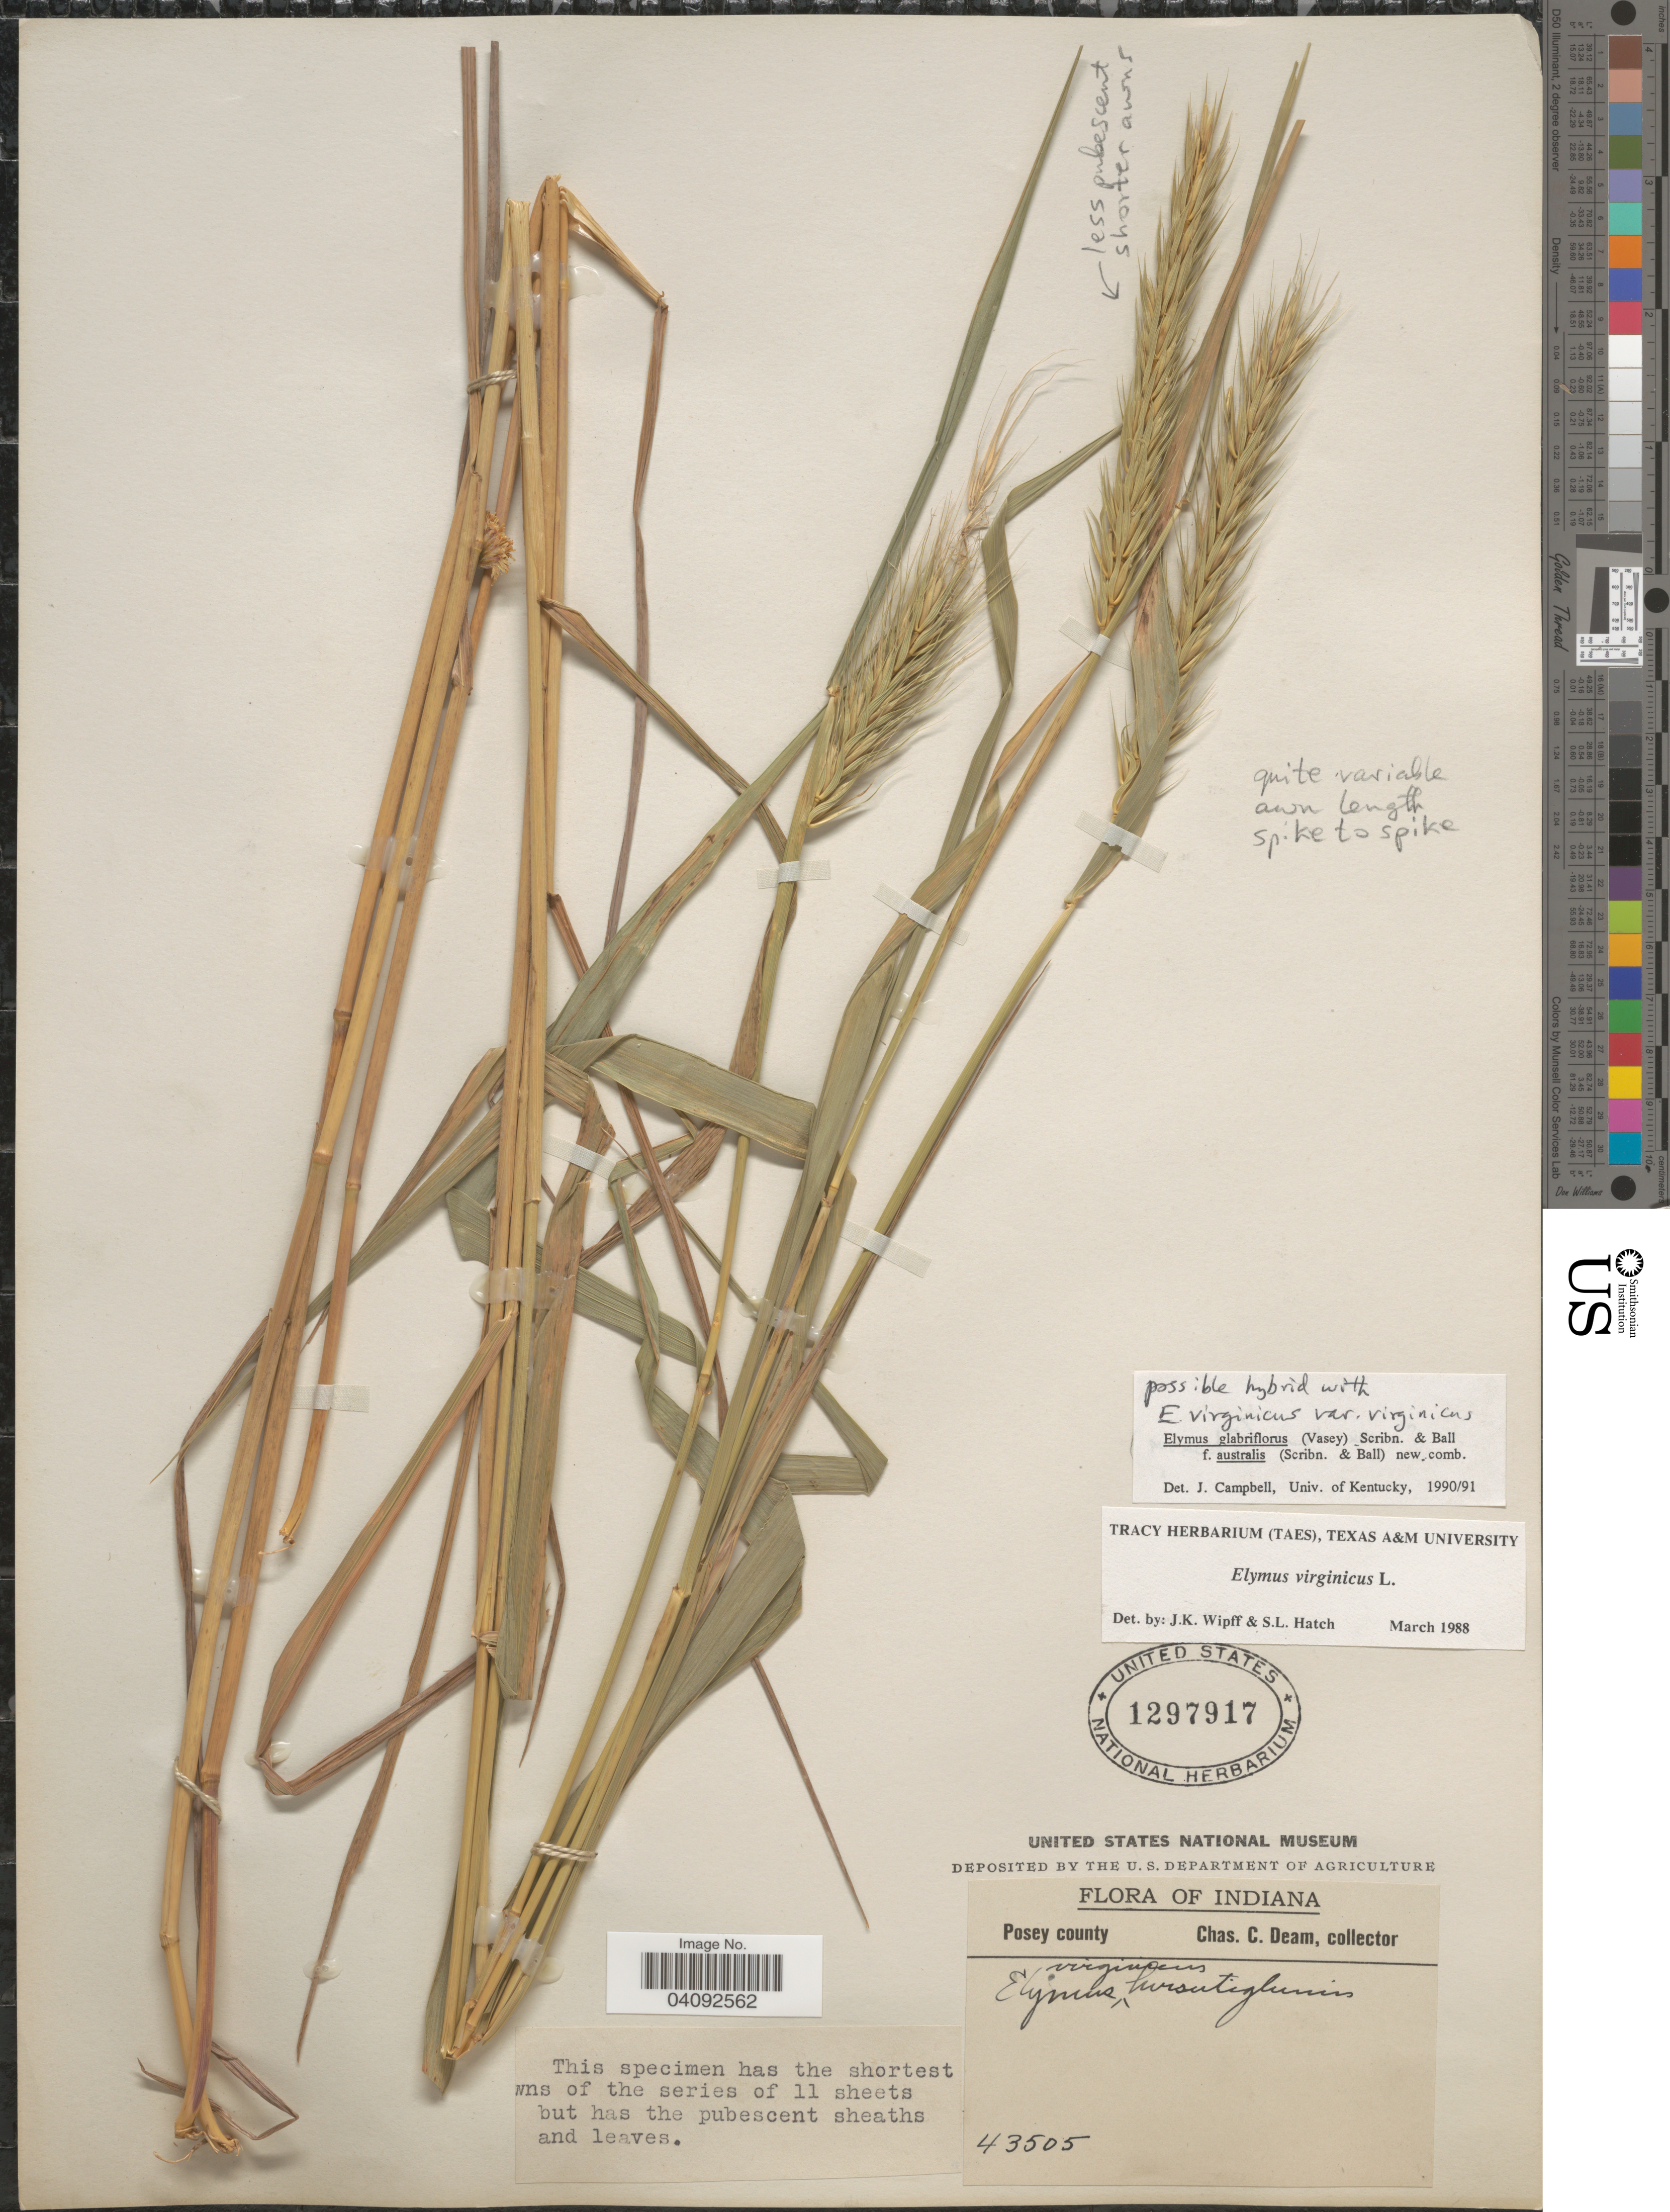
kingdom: Plantae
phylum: Tracheophyta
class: Liliopsida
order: Poales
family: Poaceae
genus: Elymus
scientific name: Elymus glabriflorus var. australis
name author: (Scribn. & C.R. Ball) J.J.N. Campb.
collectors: C. C. Deam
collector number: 43505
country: United States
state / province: Indiana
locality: Posey county.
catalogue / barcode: US 1297917